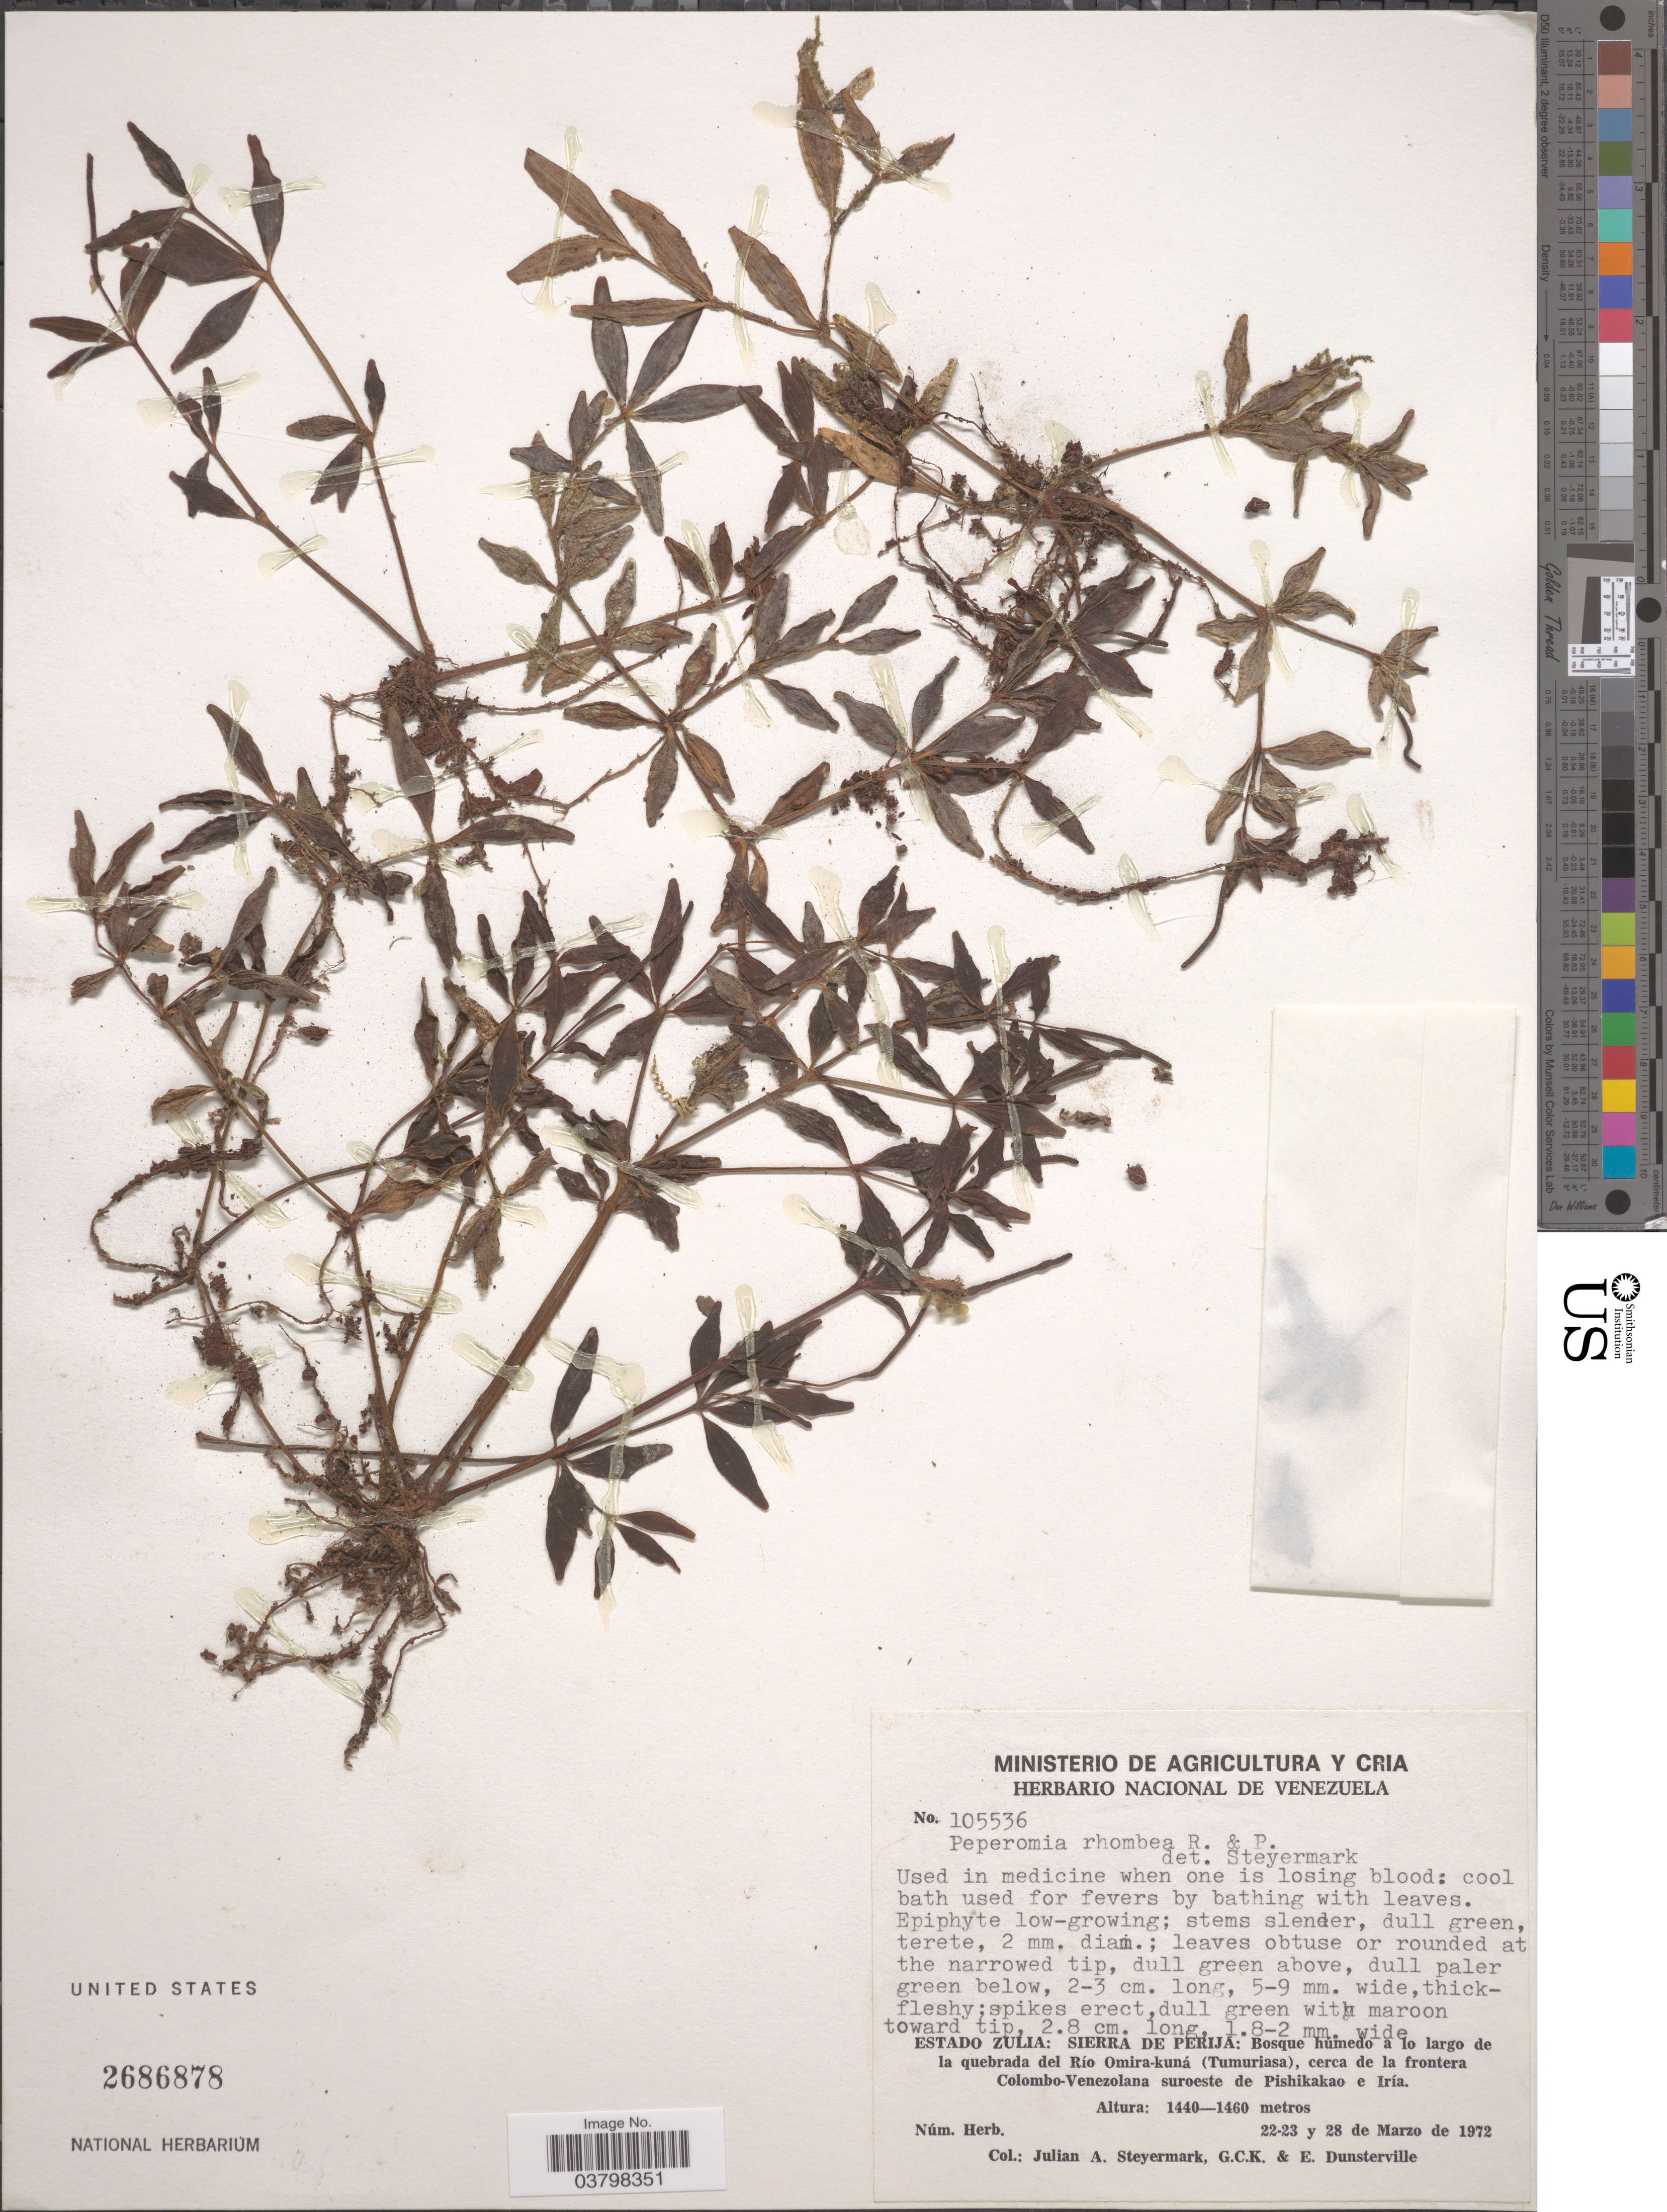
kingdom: Plantae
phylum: Tracheophyta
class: Magnoliopsida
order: Piperales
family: Piperaceae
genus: Peperomia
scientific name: Peperomia rhombea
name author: Ruiz & Pav.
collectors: J. Steyermark, G. C. K. Dunsterville & E. Dunsterville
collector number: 105536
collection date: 1972-03-22/1972-03-28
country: Venezuela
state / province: Zulia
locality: Sierra de Perijá: Bosque humedo a lo largo de la quebrada del Río Omira-kuná (Tumuriasa), cerca de la frontera Colombo-Venezolana suroeste de Pishikakao e Iría.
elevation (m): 1440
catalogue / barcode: US 2686878